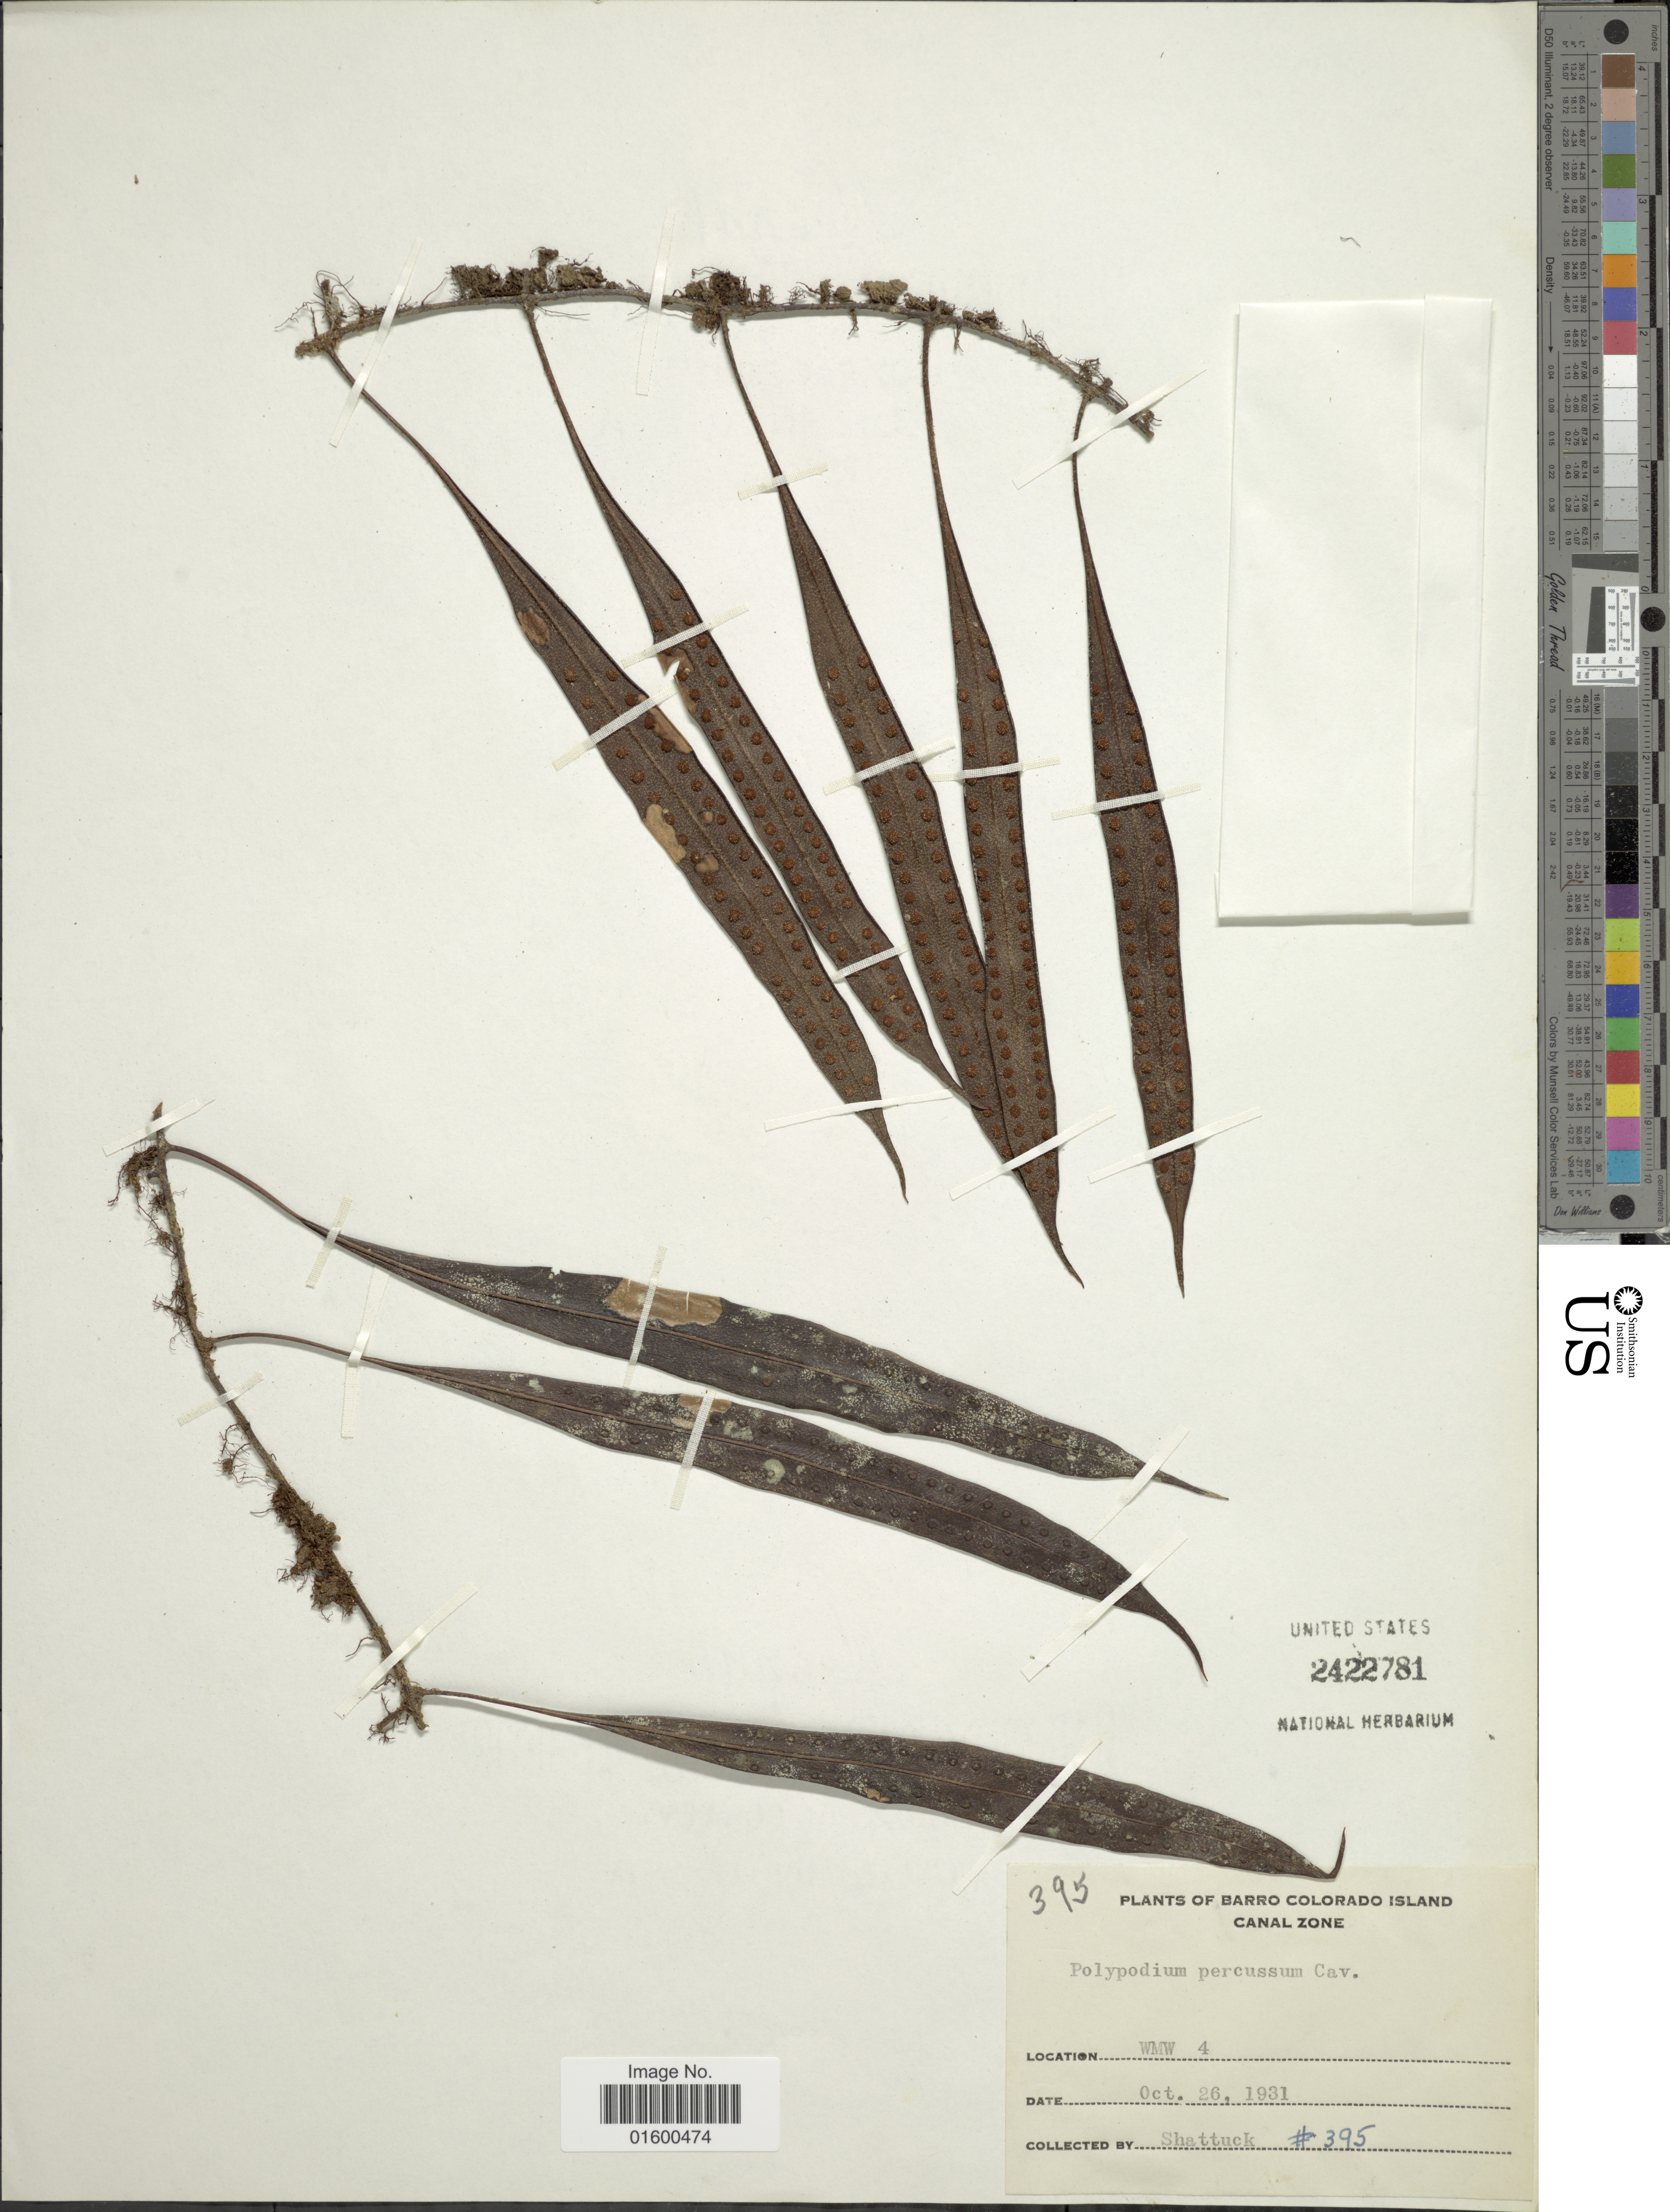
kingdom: Plantae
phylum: Tracheophyta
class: Polypodiopsida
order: Polypodiales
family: Polypodiaceae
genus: Microgramma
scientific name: Microgramma percussa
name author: (Cav.) de la Sota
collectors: Shattuck, --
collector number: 395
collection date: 1931-10-26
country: Panama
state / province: Panamá Oeste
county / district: Canal Zone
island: Barro Colorado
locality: Barro Colorado Island, Canal Zone, WMW 4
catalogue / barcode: US 2422781